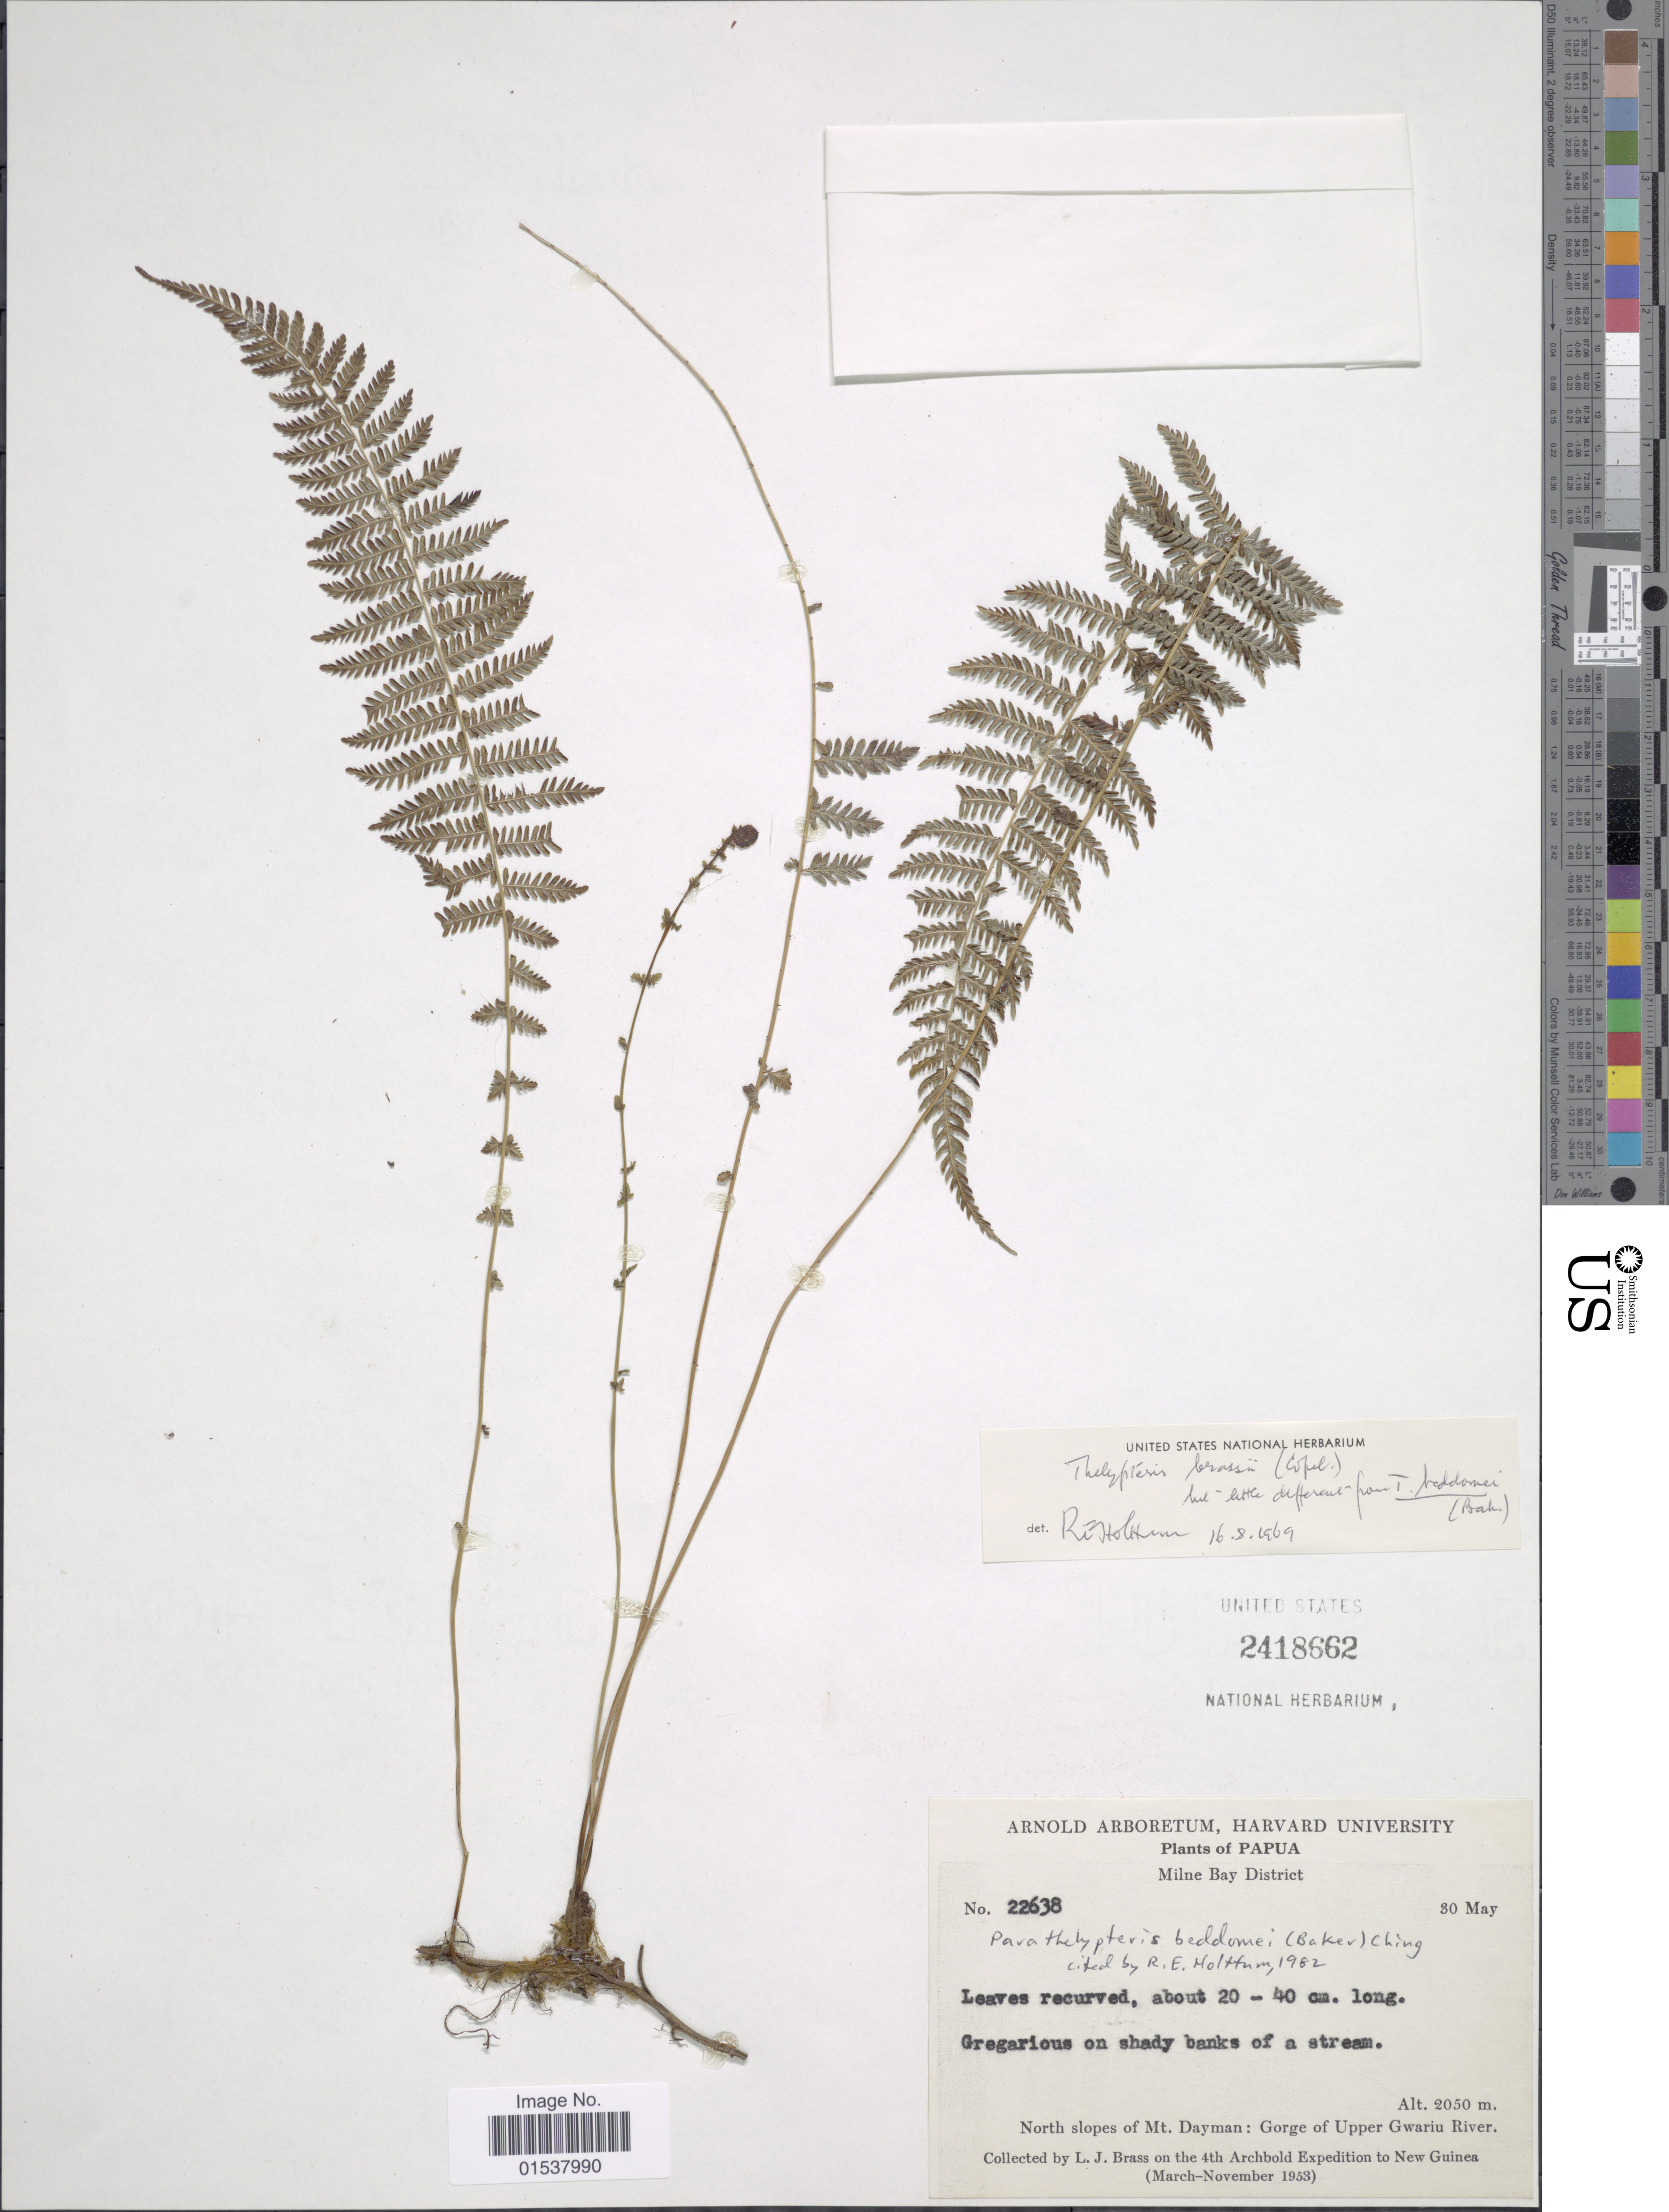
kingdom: Plantae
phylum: Tracheophyta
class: Polypodiopsida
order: Polypodiales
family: Thelypteridaceae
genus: Parathelypteris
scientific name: Parathelypteris beddomei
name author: (Baker) Ching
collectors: L. J. Brass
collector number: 22638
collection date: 1953-05-30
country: Papua New Guinea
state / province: Milne Bay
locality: Papua, Milne Bay District, North slopes of mt. Dayman: Gorge of Upper Gwariu River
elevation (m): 2050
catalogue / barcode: US 2418662